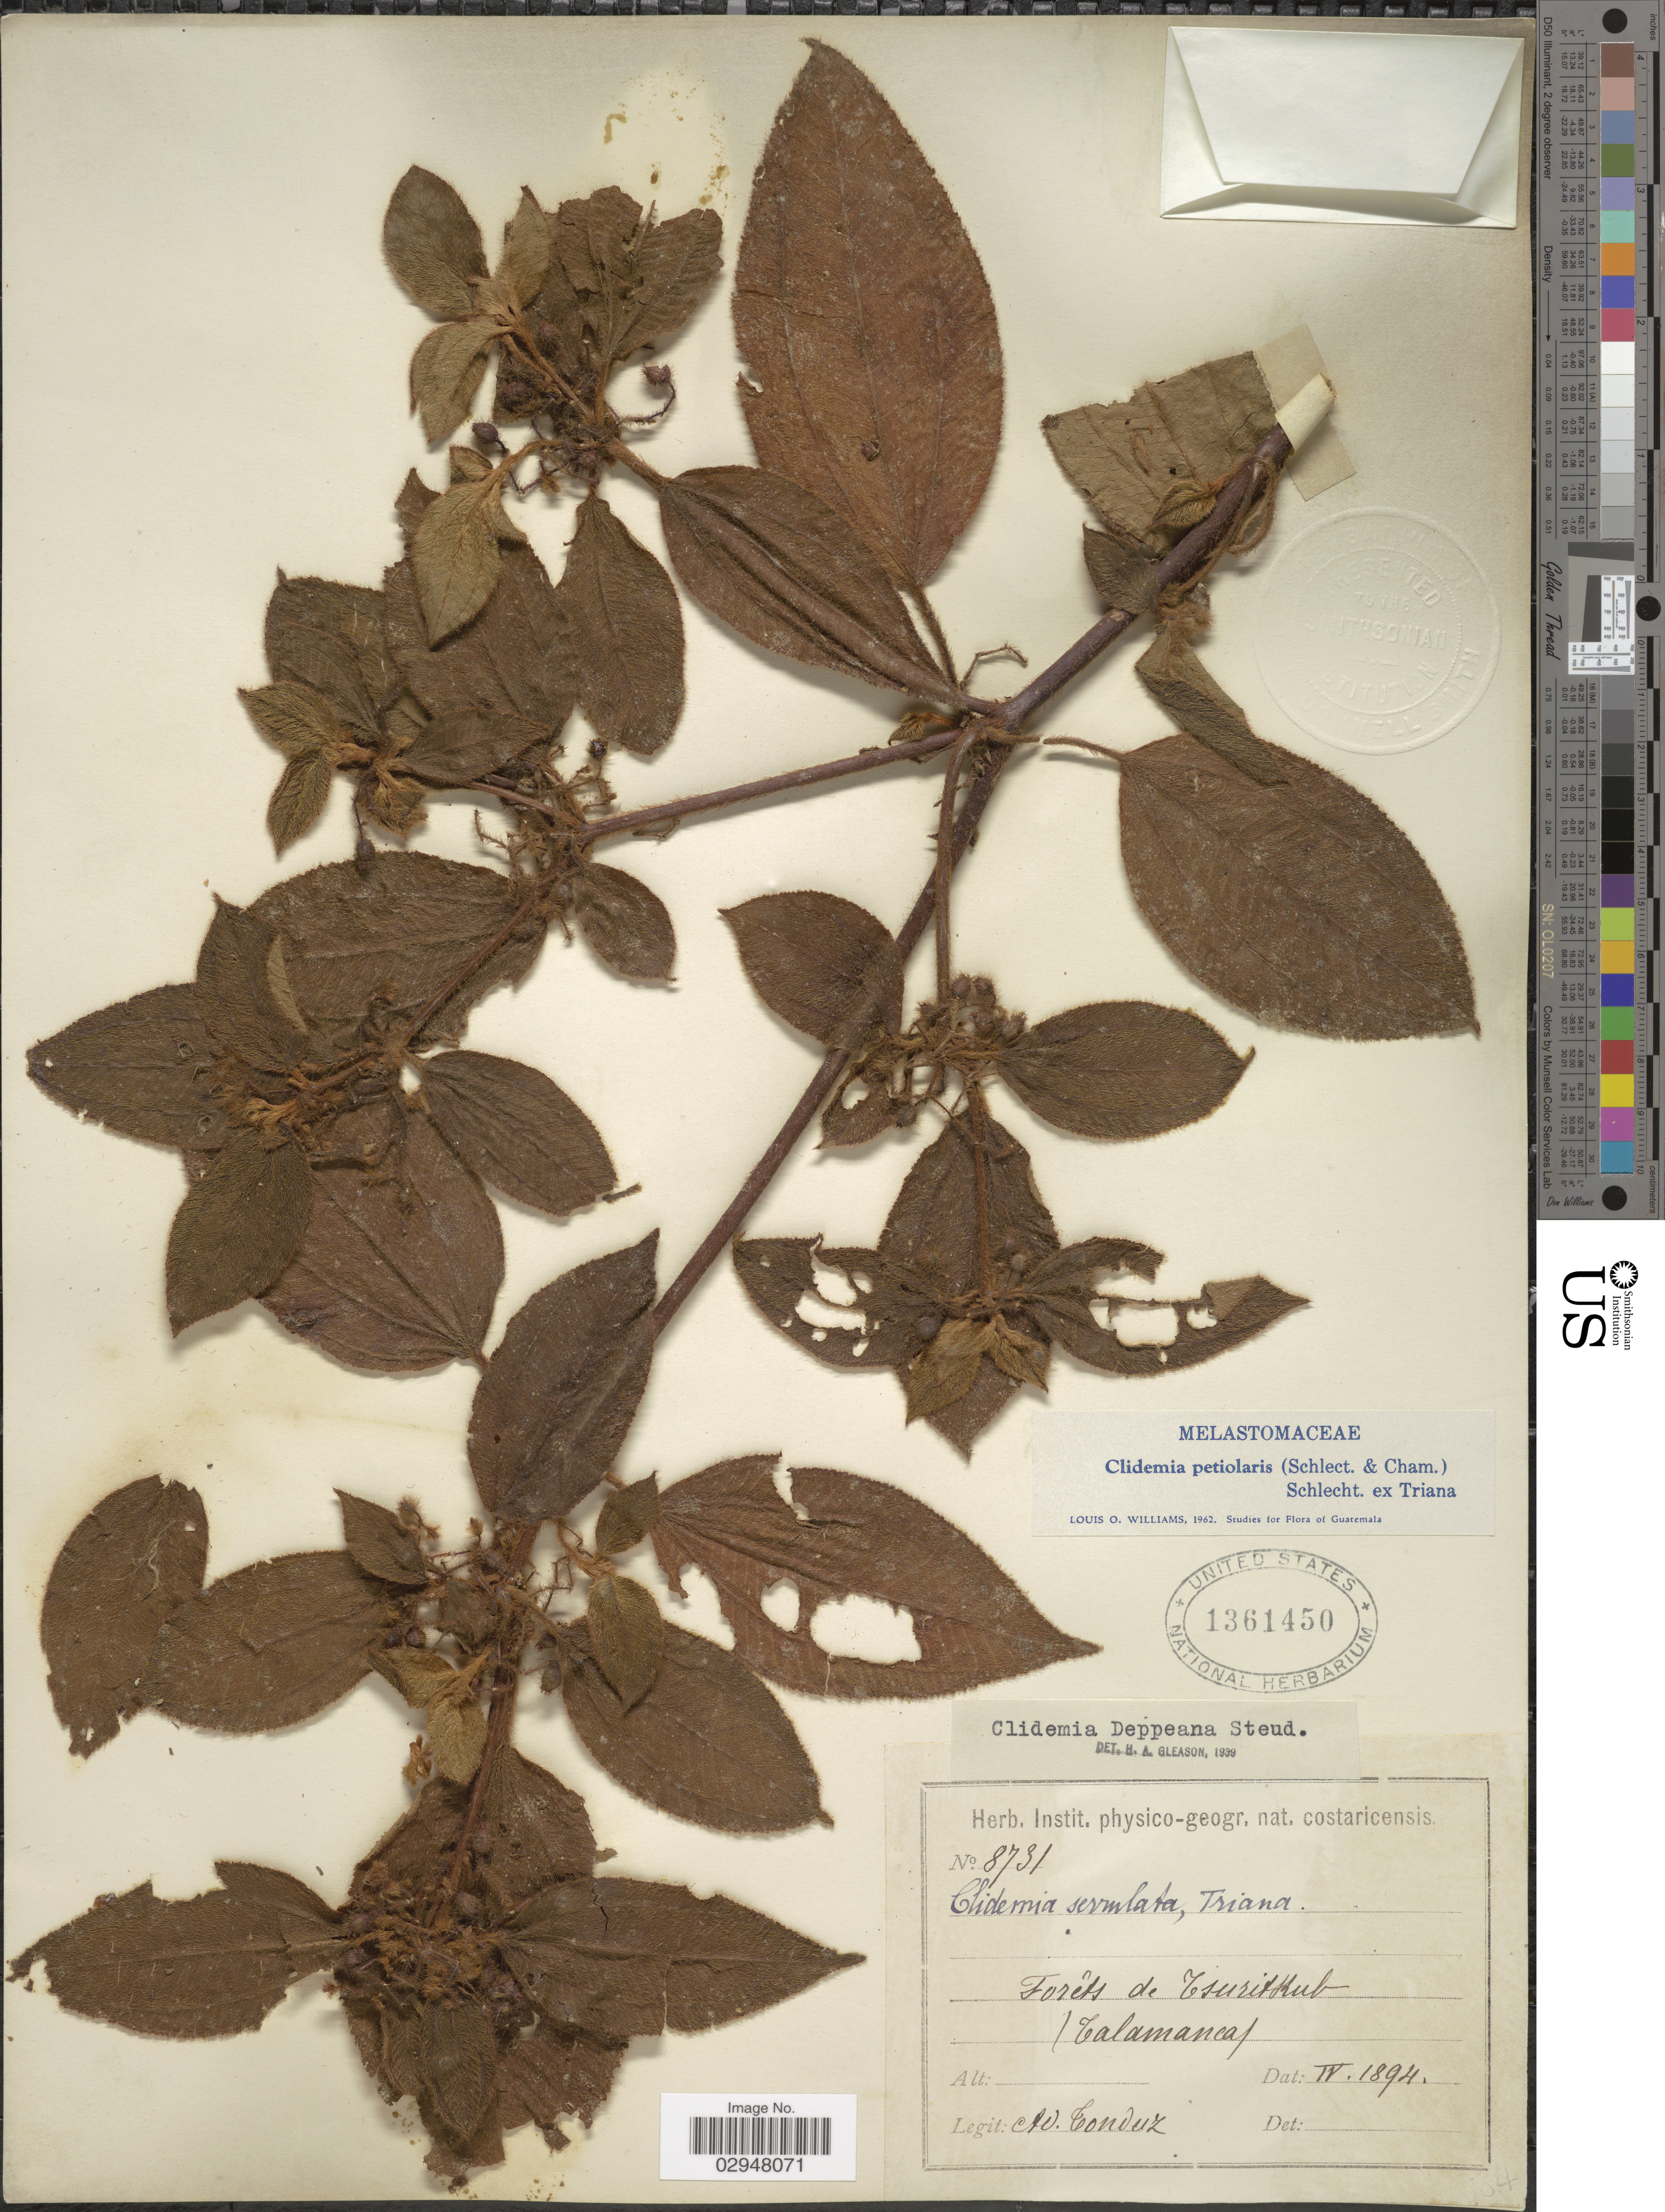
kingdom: Plantae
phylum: Tracheophyta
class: Magnoliopsida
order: Myrtales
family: Melastomataceae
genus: Clidemia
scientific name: Clidemia petiolaris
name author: (Schltdl. & Cham.) Schltdl. ex Triana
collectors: A. Tonduz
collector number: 8731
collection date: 1894-04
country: Costa Rica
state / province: Limón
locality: Forêts de Tsuritkub, (Talamanca).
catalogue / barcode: US 1361450